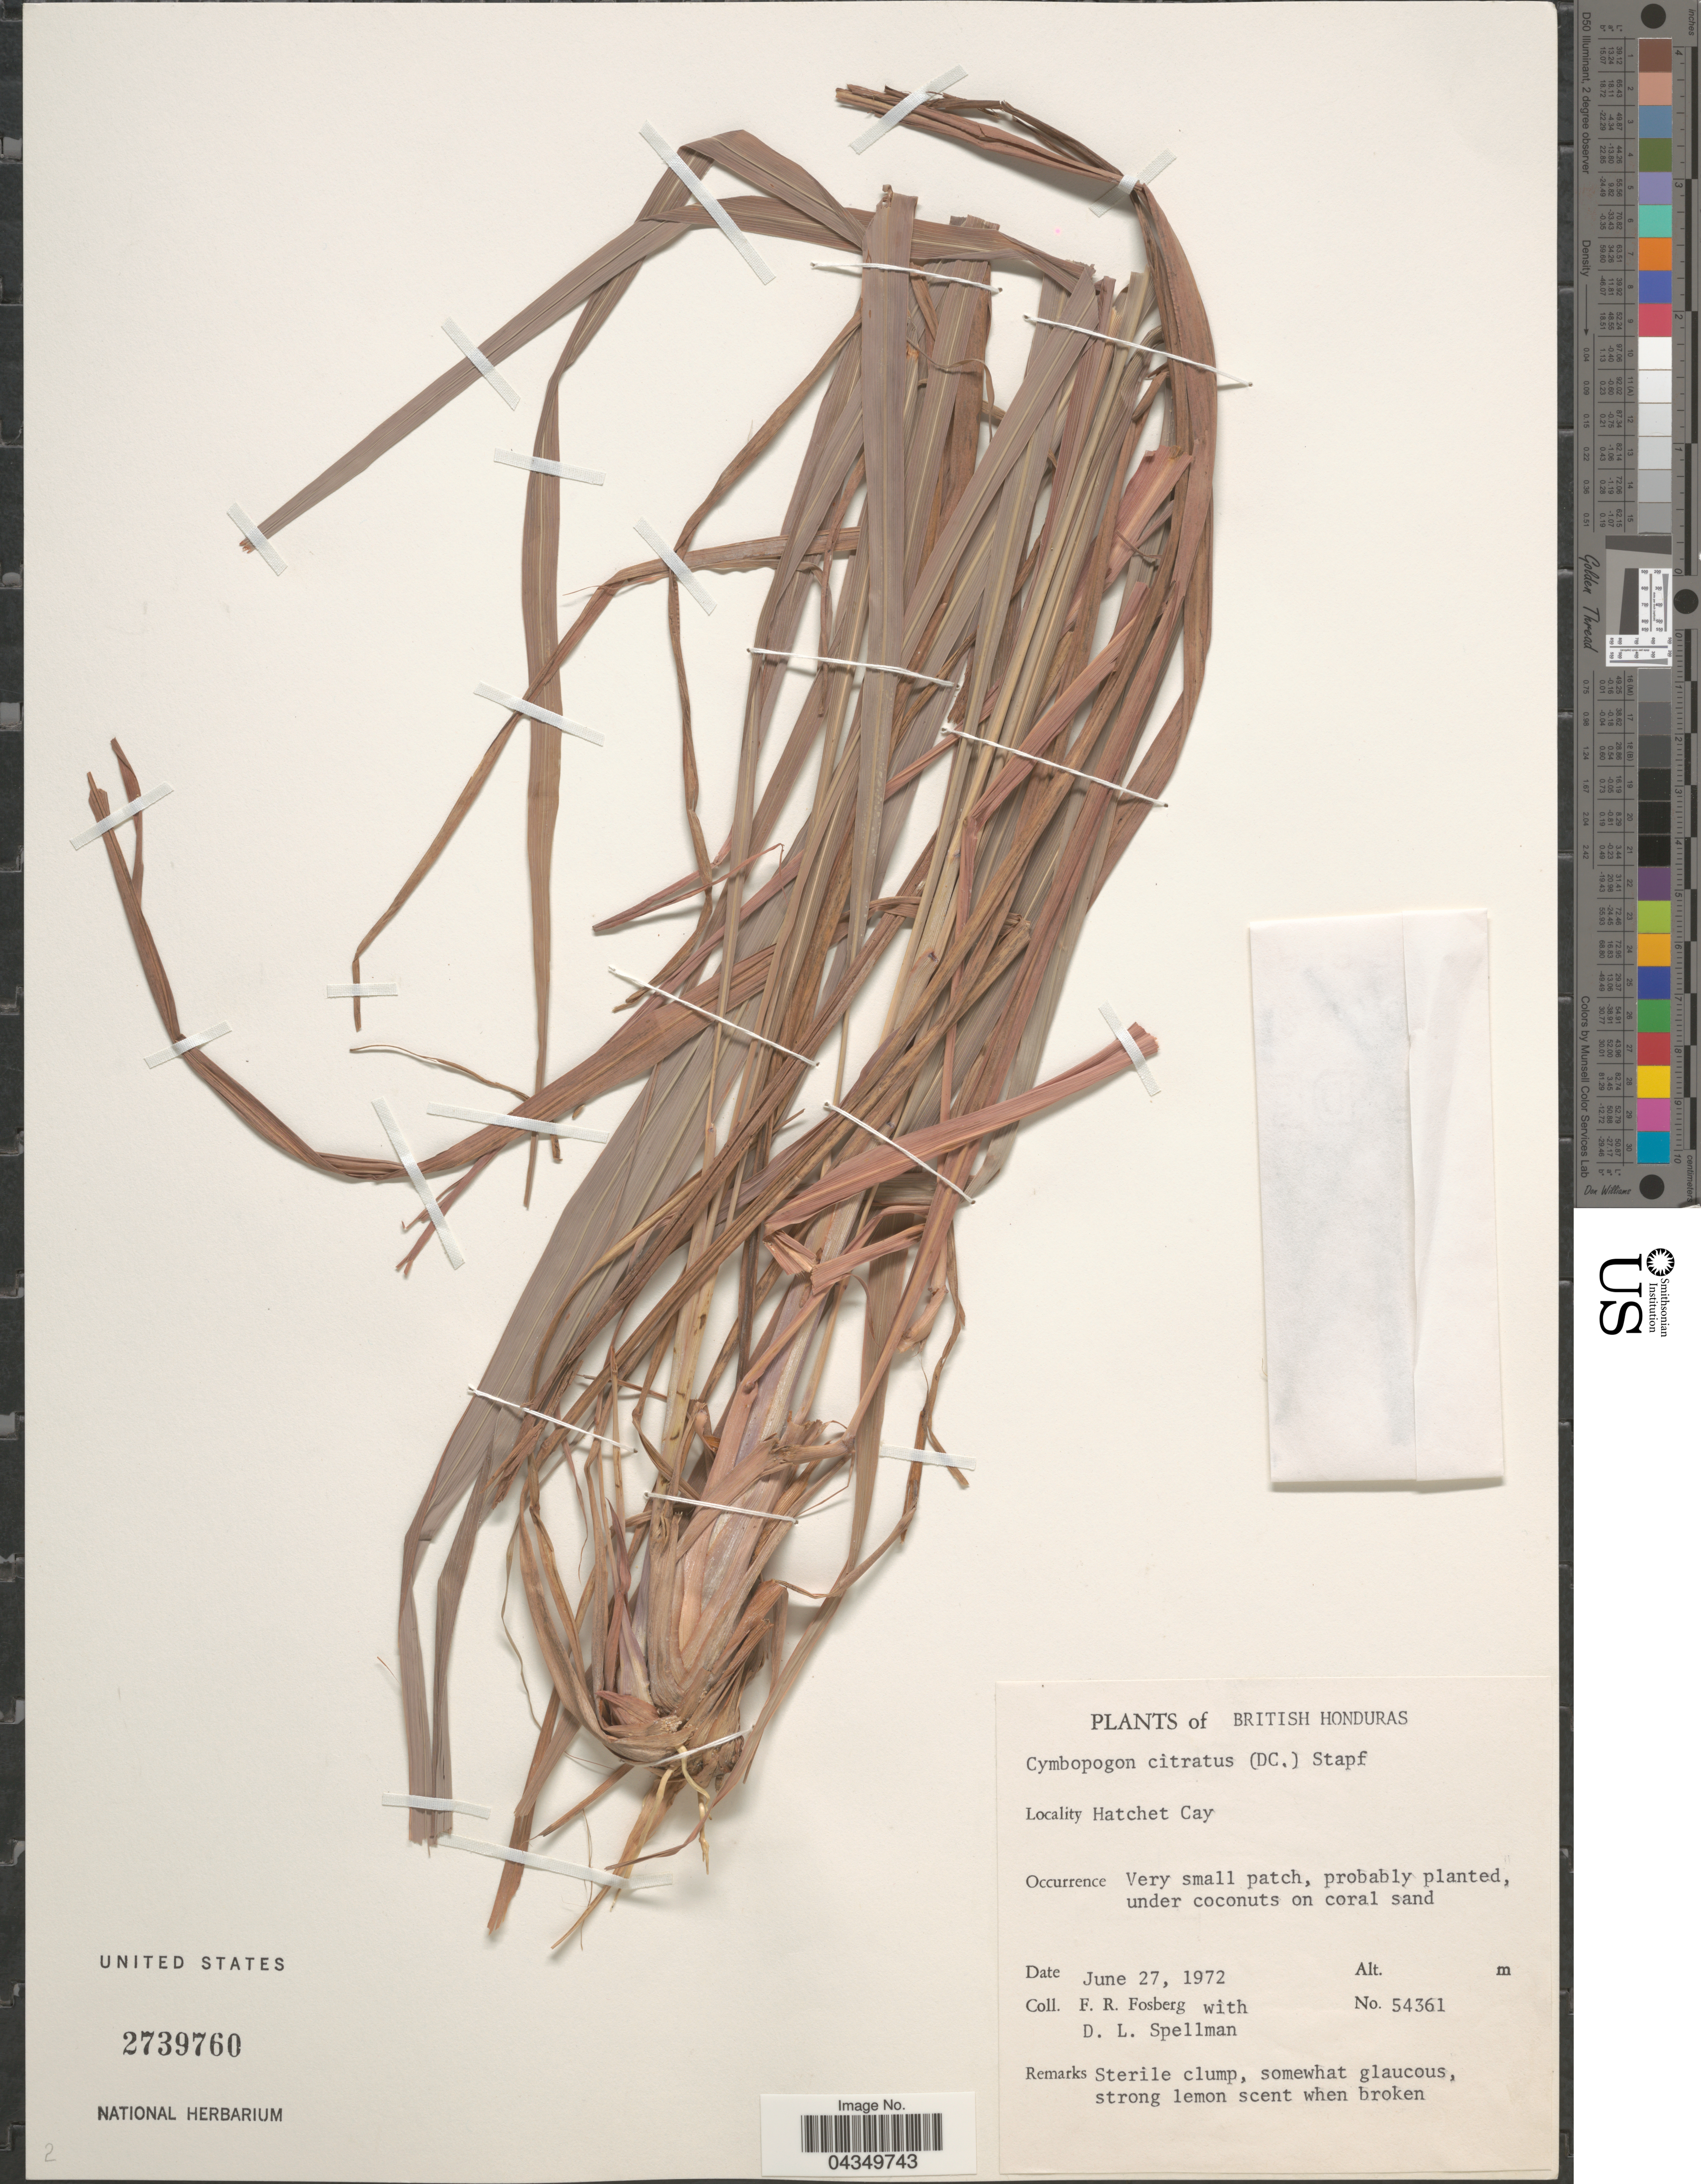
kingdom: Plantae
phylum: Tracheophyta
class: Liliopsida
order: Poales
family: Poaceae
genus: Cymbopogon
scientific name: Cymbopogon citratus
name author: (DC.) Stapf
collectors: F. R. Fosberg & D. L. Spellman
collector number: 54361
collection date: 1972-06-27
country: Belize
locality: British Honduras. Hatchet Cay.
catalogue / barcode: US 2739760